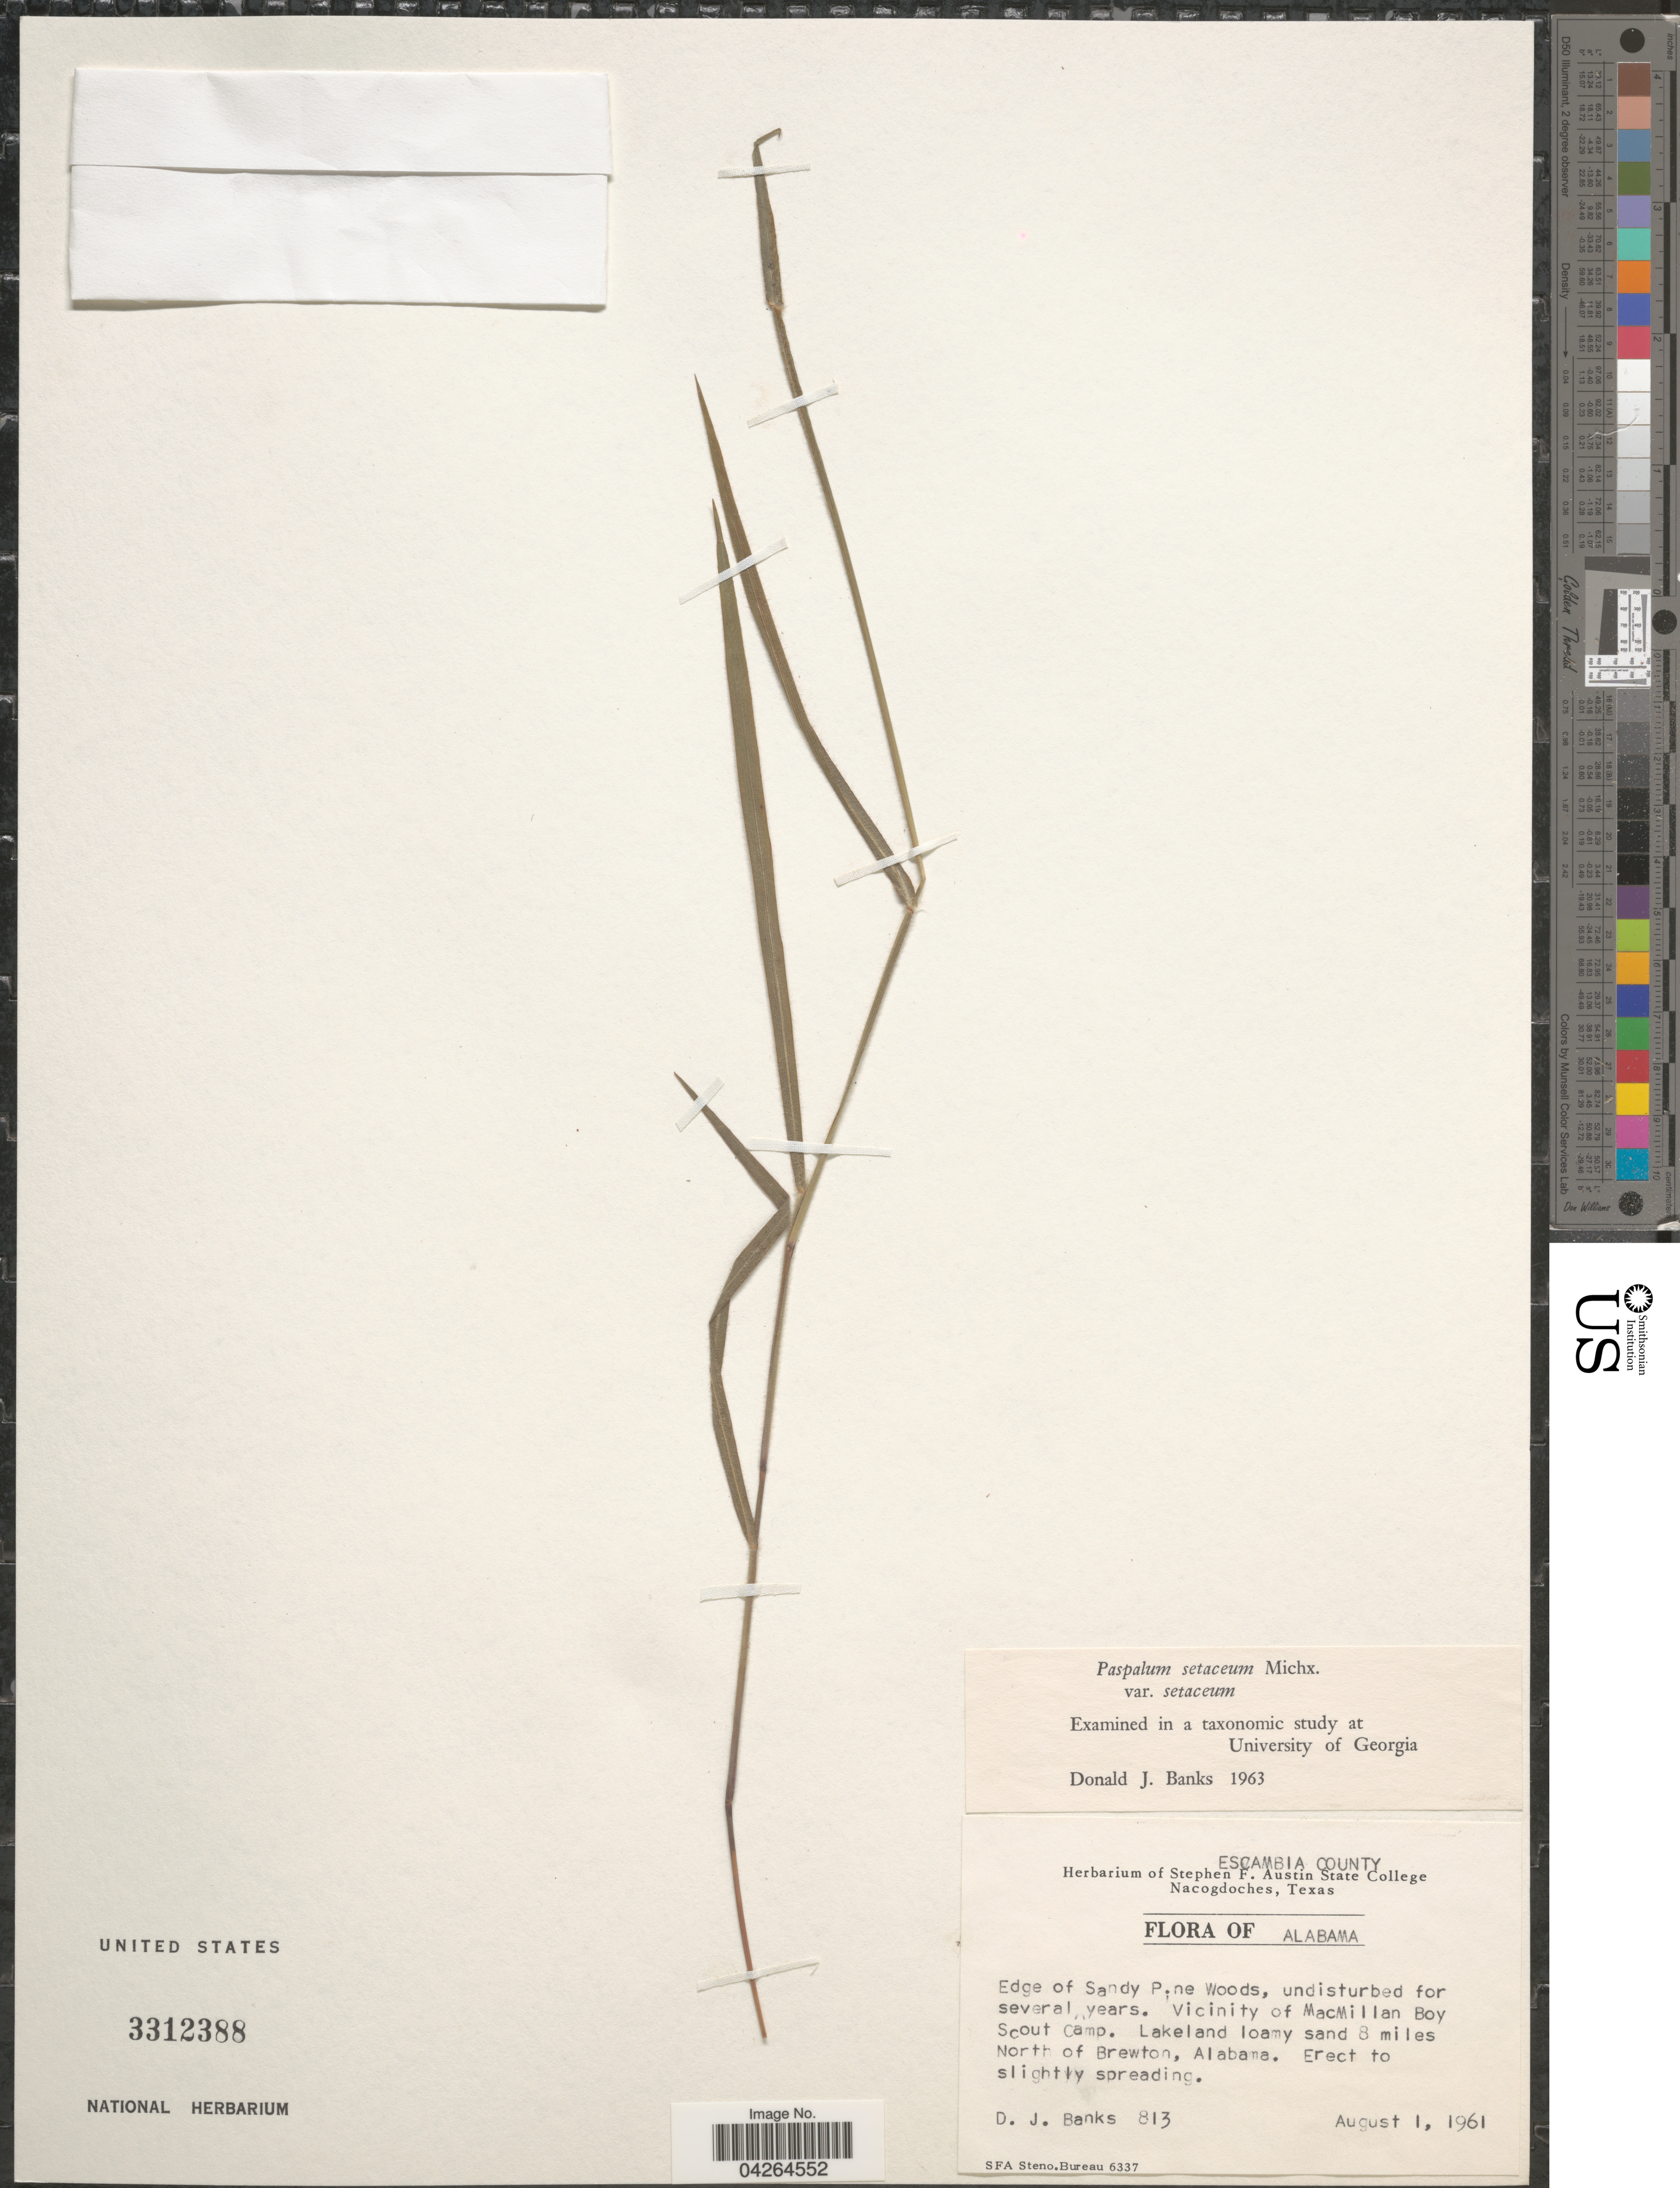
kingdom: Plantae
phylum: Tracheophyta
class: Liliopsida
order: Poales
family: Poaceae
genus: Paspalum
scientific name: Paspalum setaceum var. setaceum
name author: Michx.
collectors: D. J. Banks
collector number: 813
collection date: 1961-08-01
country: United States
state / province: Alabama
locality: Escambia County. Edge of Sandy Pine Woods, undisturbed for several years. Vicinity of MacMillan Boy Scout Camp. Lakeland loamy sand 8 miles North of Brewton.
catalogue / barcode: US 3312388